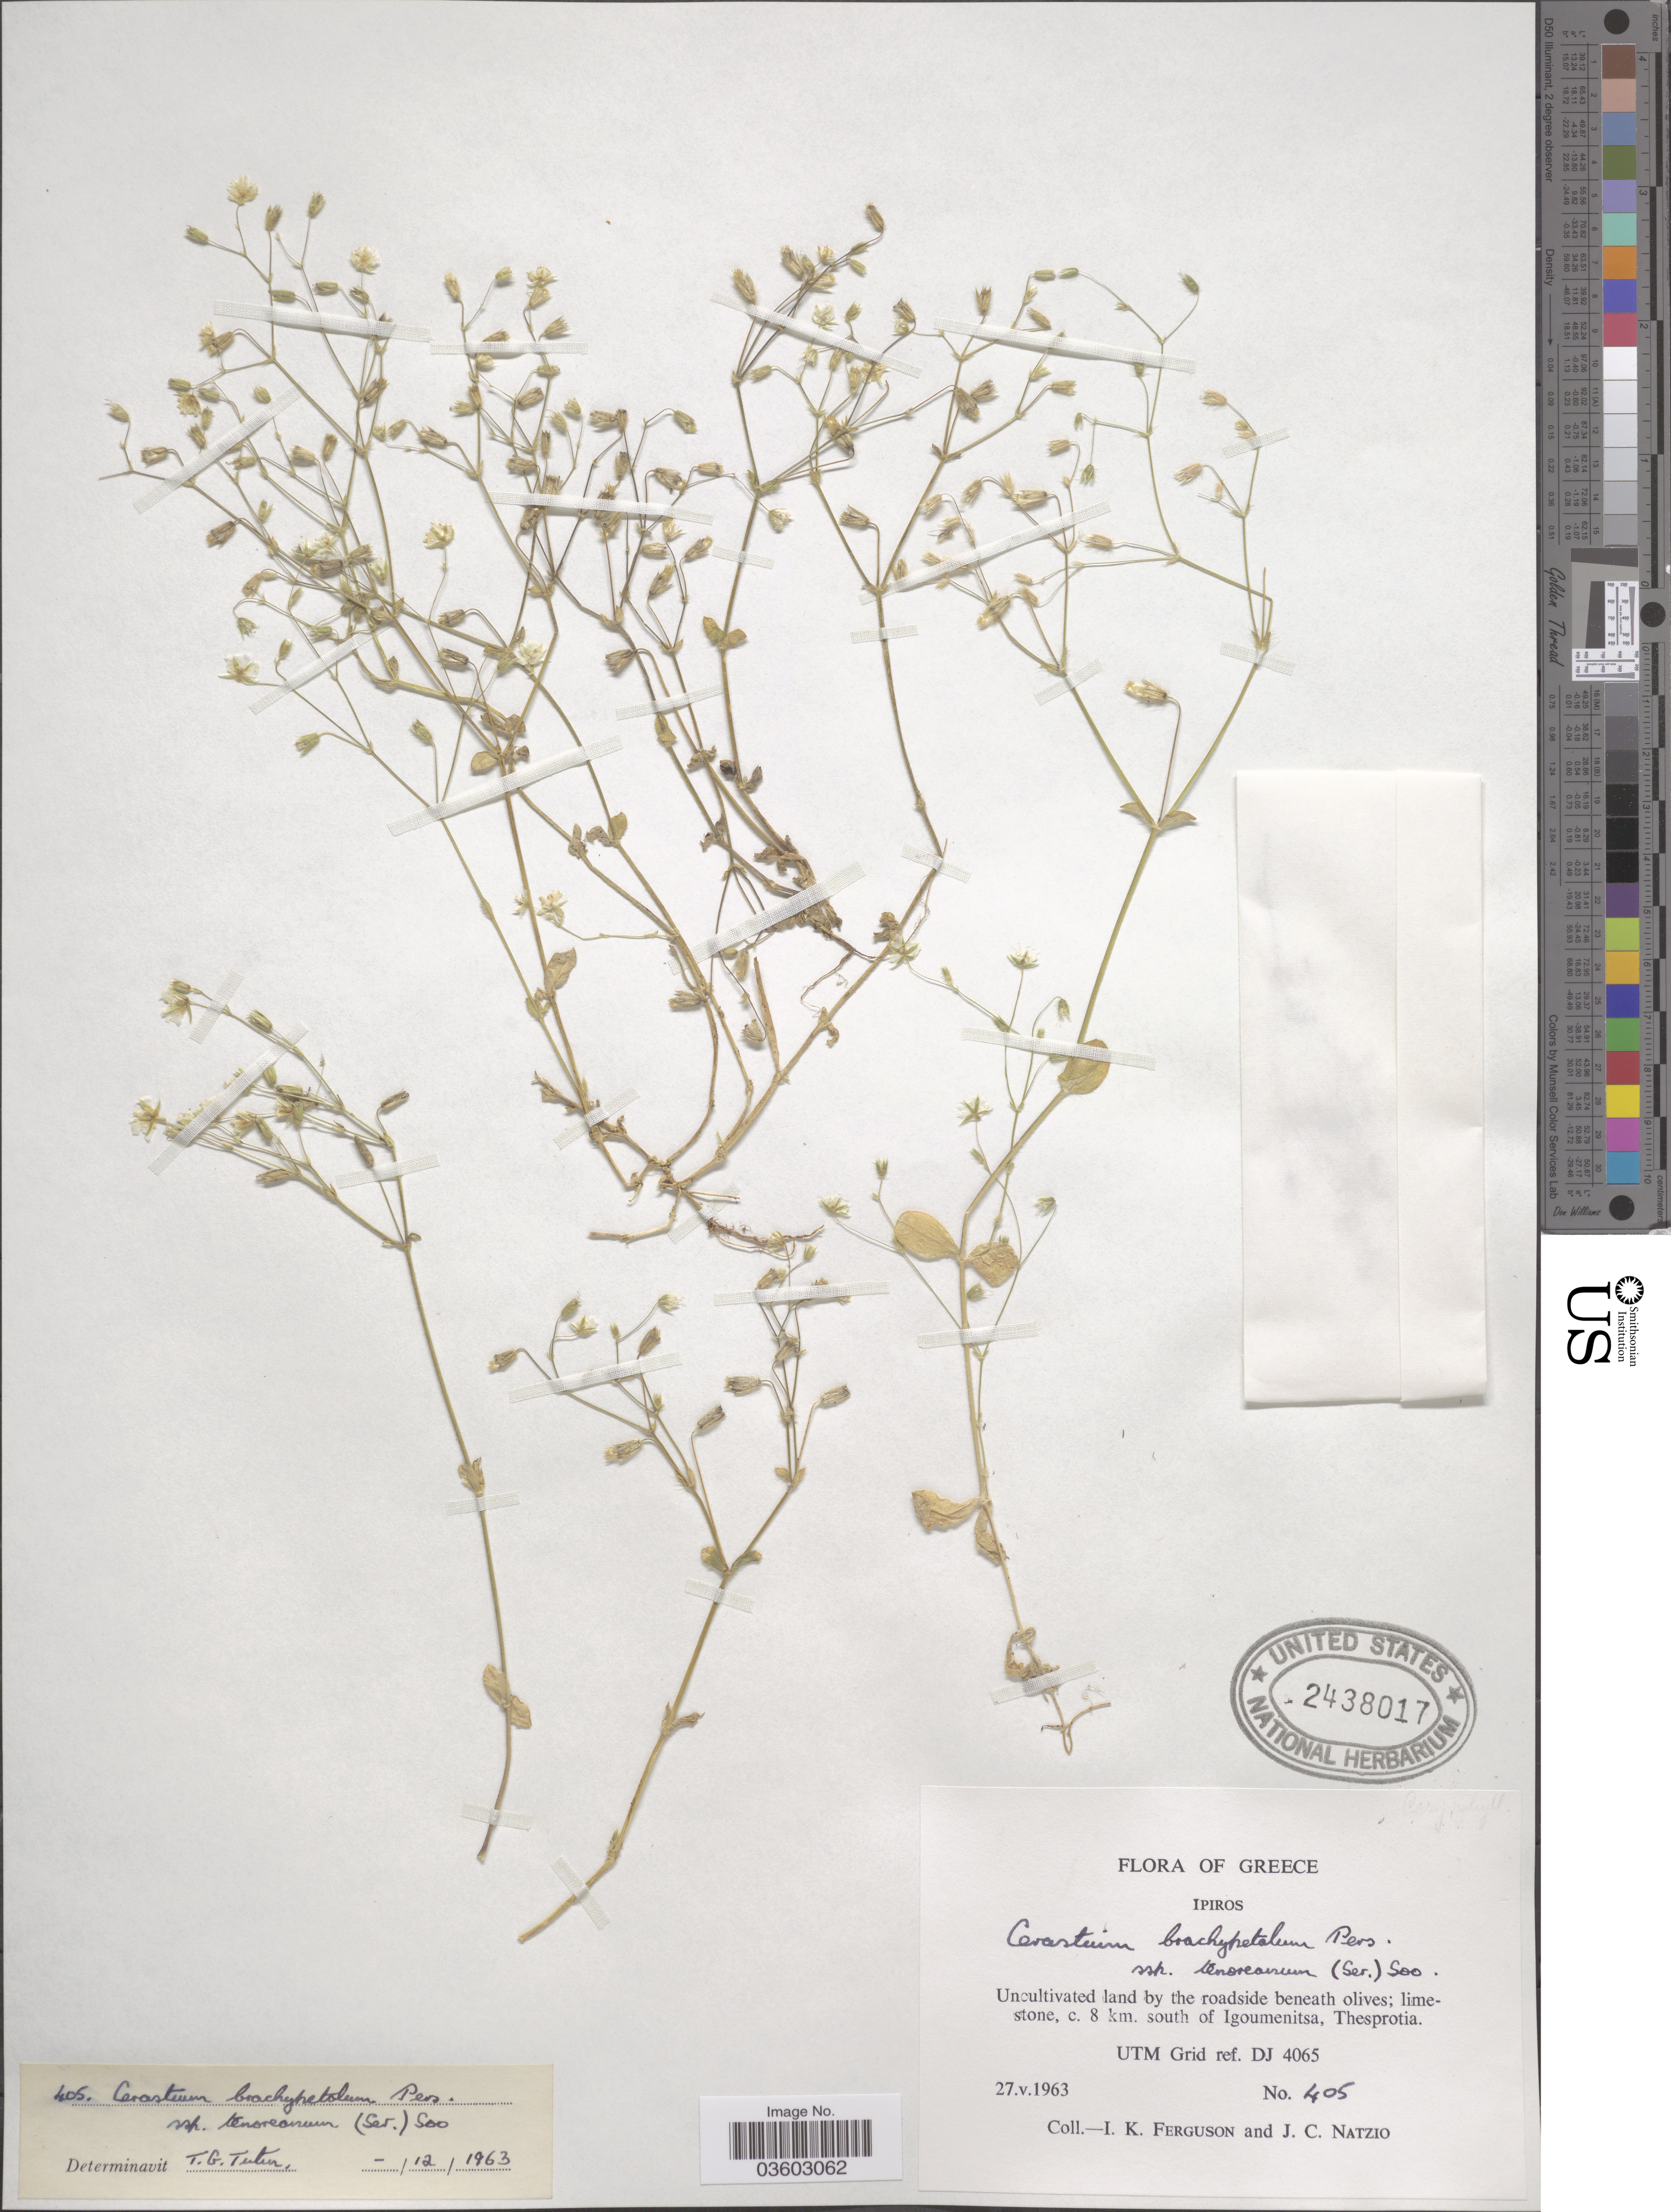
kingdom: Plantae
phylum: Tracheophyta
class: Magnoliopsida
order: Caryophyllales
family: Caryophyllaceae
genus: Cerastium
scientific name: Cerastium brachypetalum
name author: Pers.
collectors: I. K. Ferguson & J. Natzio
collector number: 405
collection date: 1963-05-27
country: Greece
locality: Ipiros. C. 8 km. south of Igoumenitsa, Thesprotia. UTM Grid ref. DJ 4065.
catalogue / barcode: US 2438017